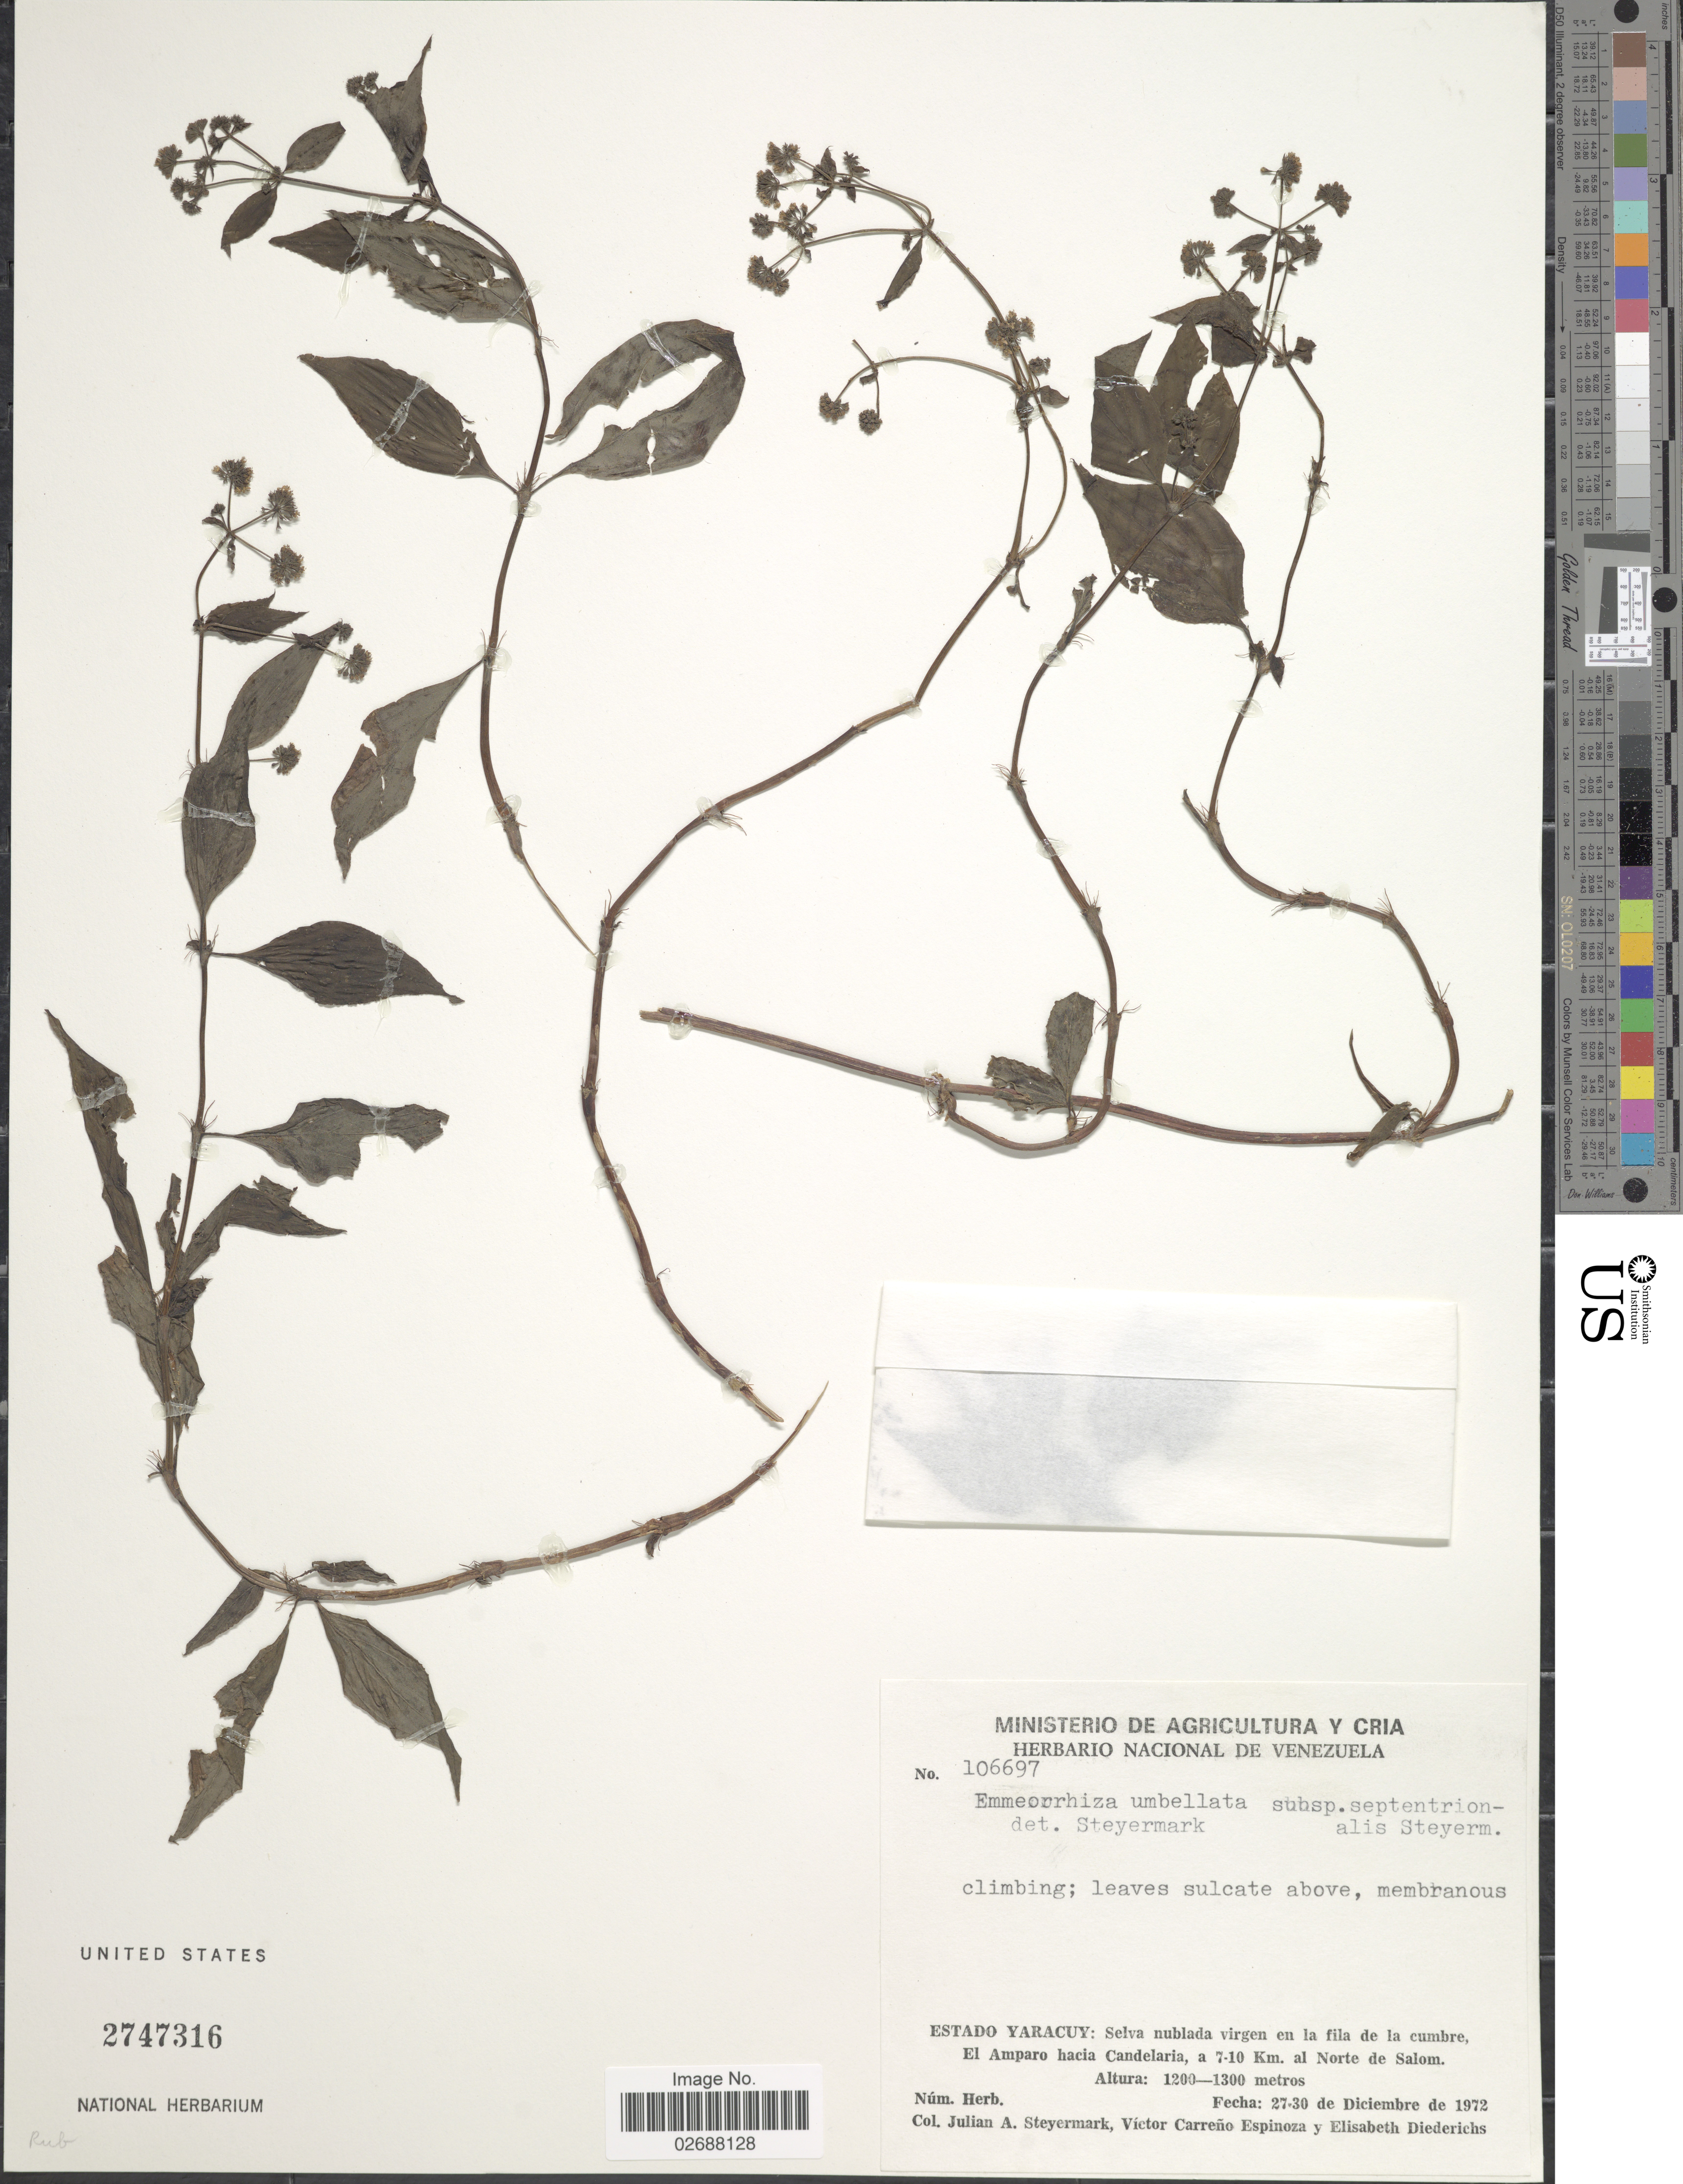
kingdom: Plantae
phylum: Tracheophyta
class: Magnoliopsida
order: Gentianales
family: Rubiaceae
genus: Emmeorhiza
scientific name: Emmeorhiza umbellata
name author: (Spreng.) K. Schum.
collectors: J. Steyermark, V. Espinoza & E. Diederichs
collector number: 106697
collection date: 1972-12-27/1972-12-30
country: Venezuela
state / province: Yaracuy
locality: El Amparo hacia Candelaria, a 7-10 Km. al Norte de Salom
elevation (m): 1200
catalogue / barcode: US 2747316